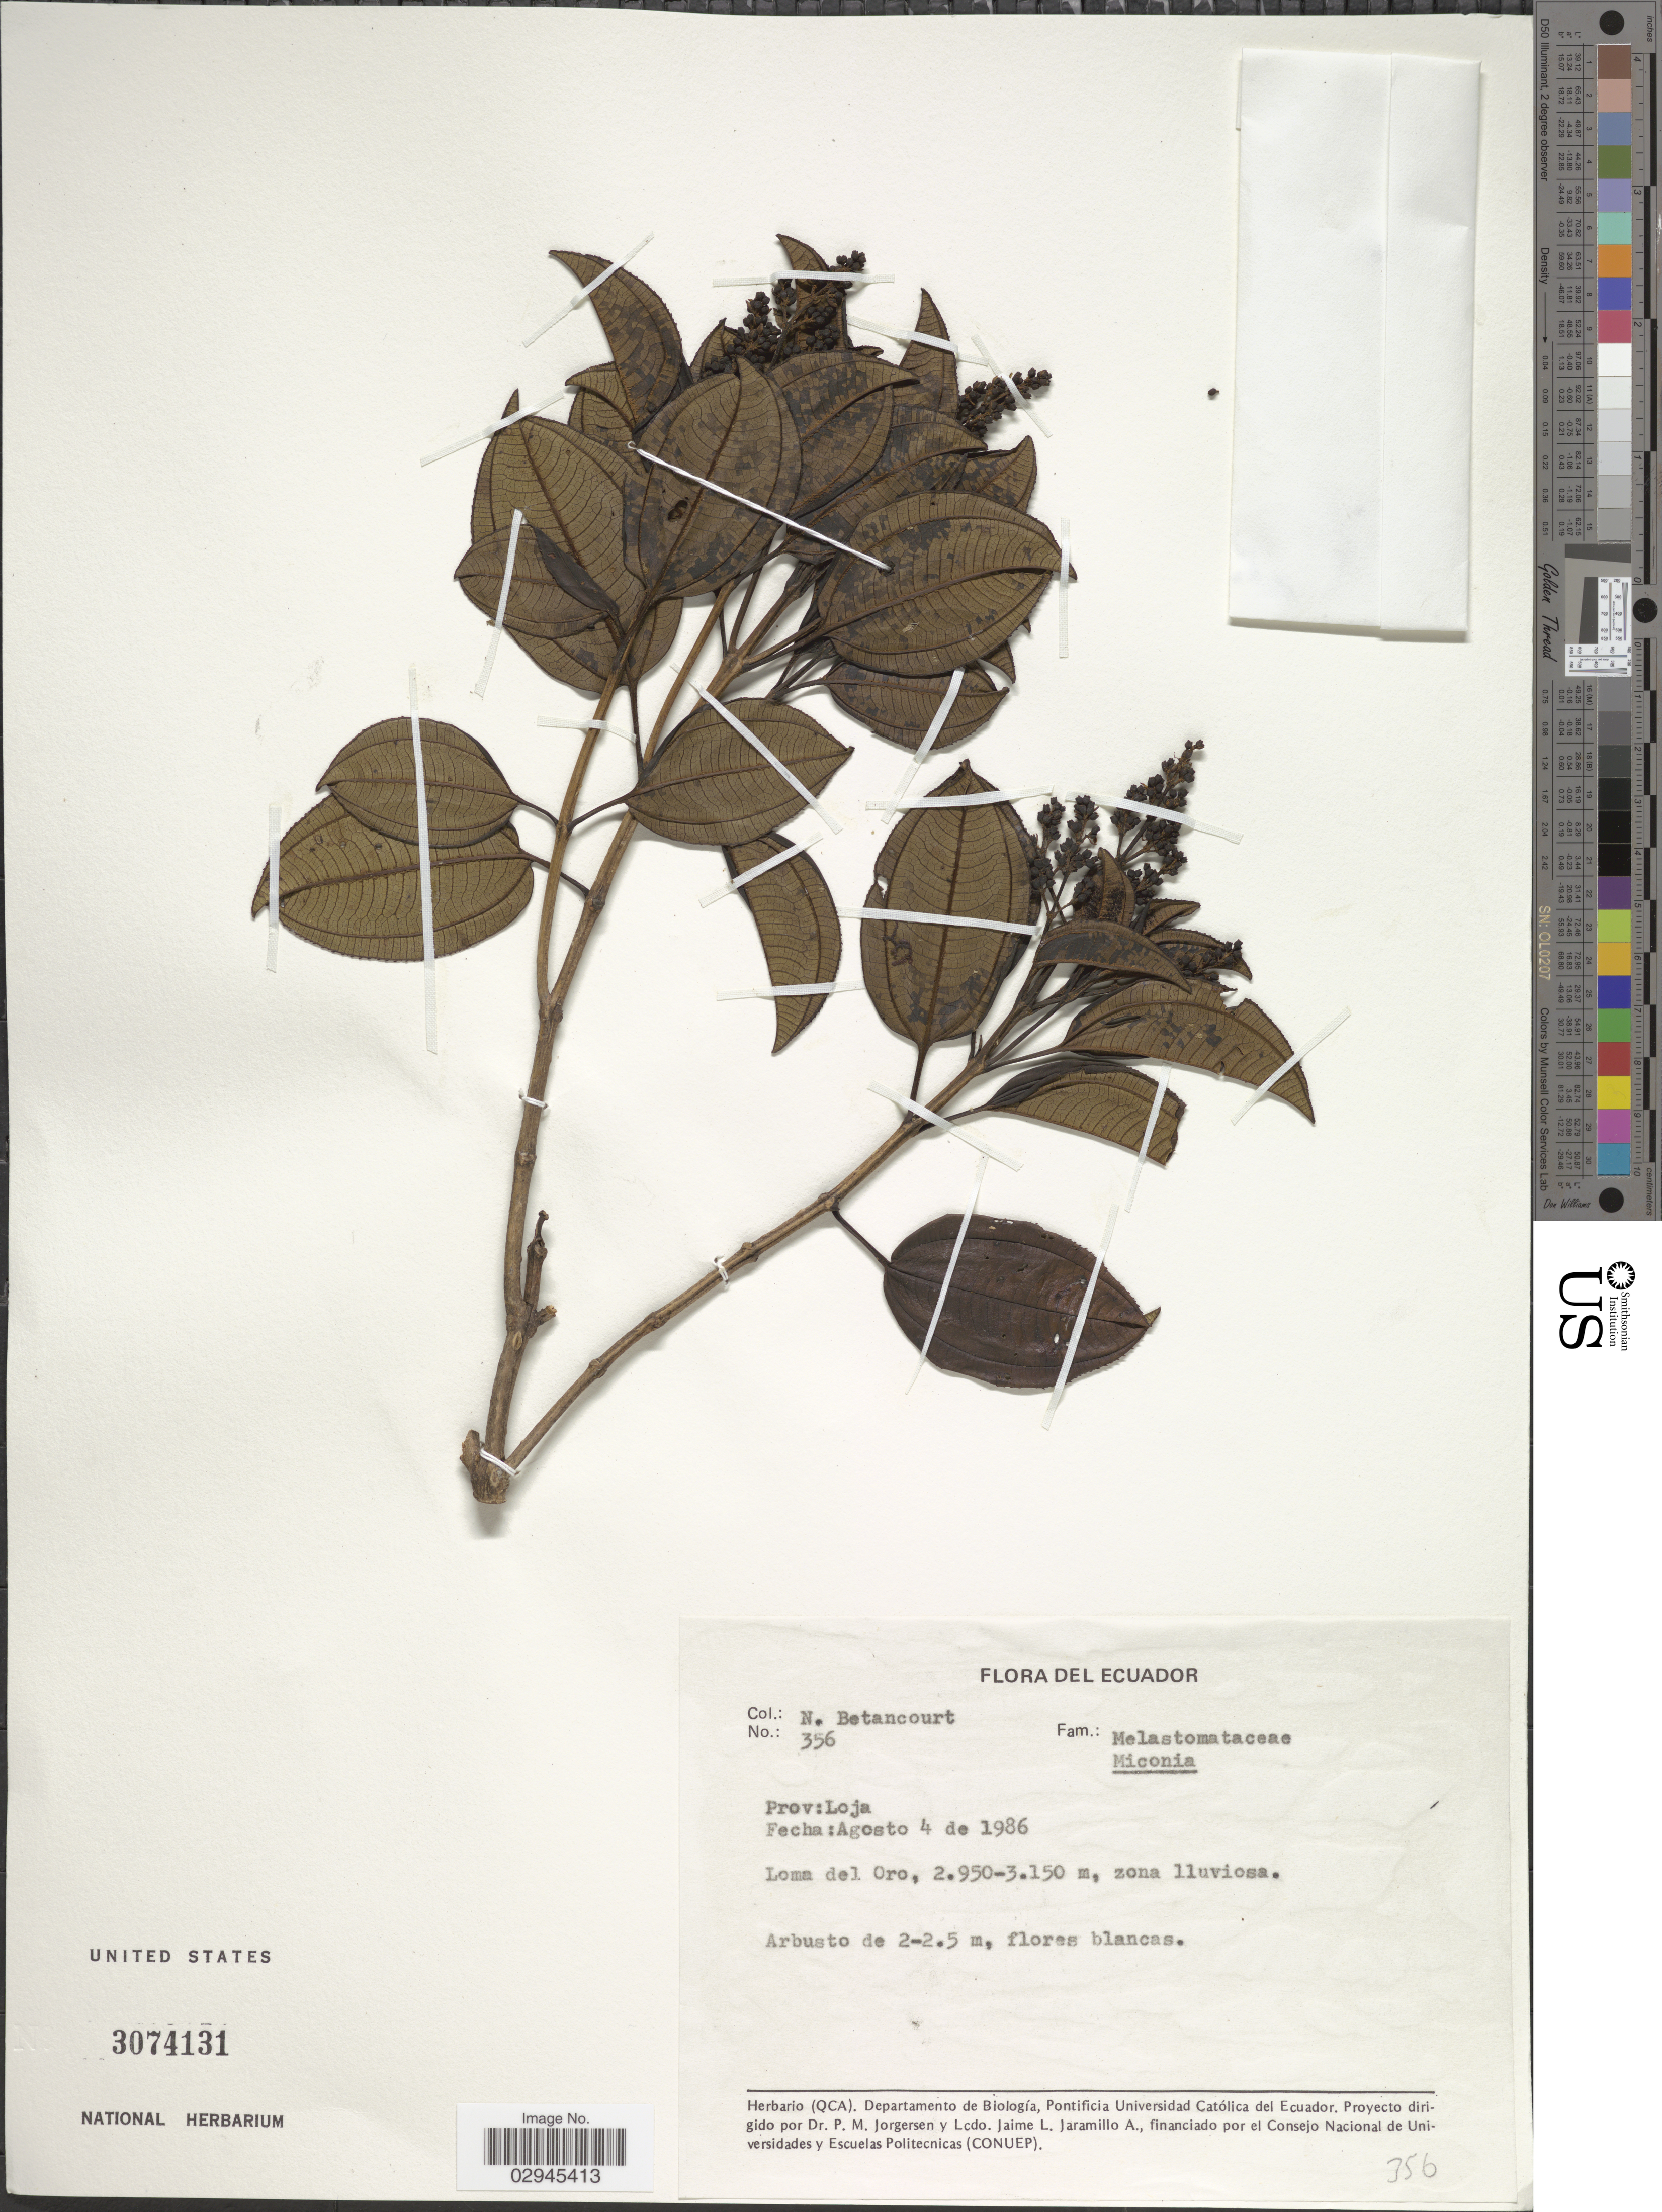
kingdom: Plantae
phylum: Tracheophyta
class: Magnoliopsida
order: Myrtales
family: Melastomataceae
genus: Miconia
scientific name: Miconia sp.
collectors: N. Betancourt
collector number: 356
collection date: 1986-08-04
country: Ecuador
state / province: Loja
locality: Loma del Oro.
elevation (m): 2950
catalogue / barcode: US 3074131